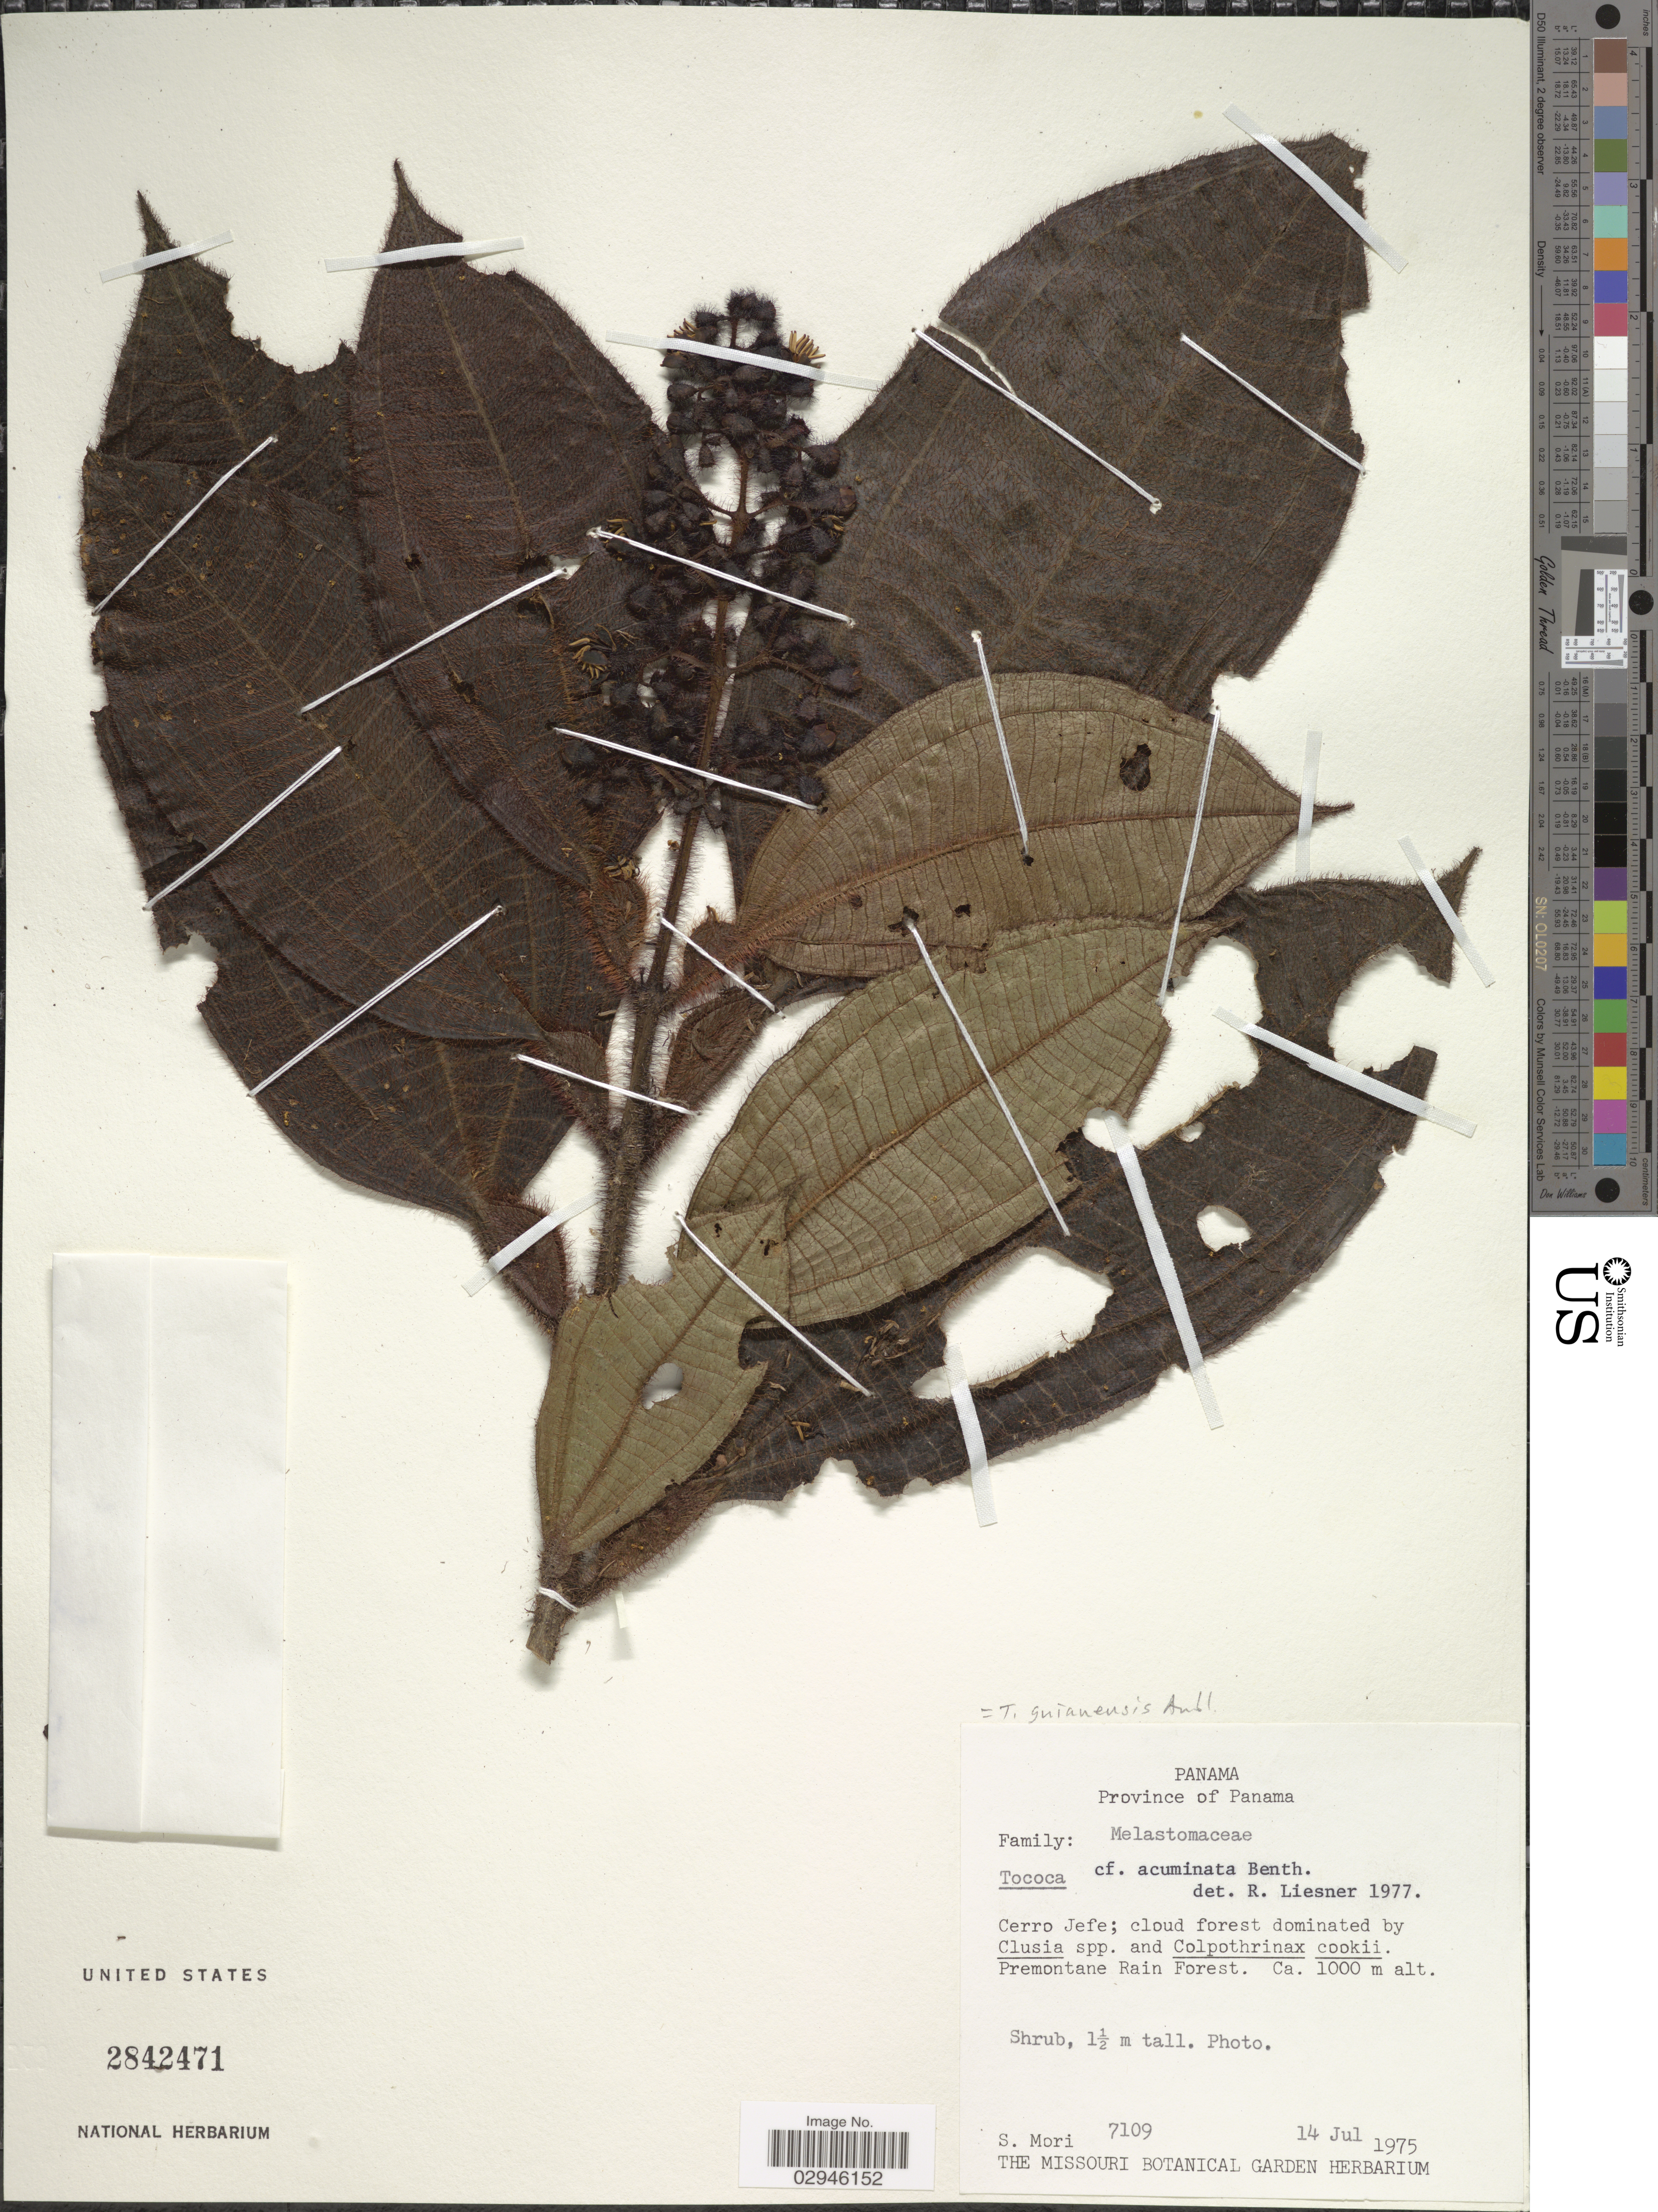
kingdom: Plantae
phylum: Tracheophyta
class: Magnoliopsida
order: Myrtales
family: Melastomataceae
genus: Tococa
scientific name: Tococa guianensis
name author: Aubl.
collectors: S. Mori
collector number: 7109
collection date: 1975-07-14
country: Panama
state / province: Panamá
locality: Cerro Jefe; Premontane Rain Forest.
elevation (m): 1000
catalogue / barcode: US 2842471